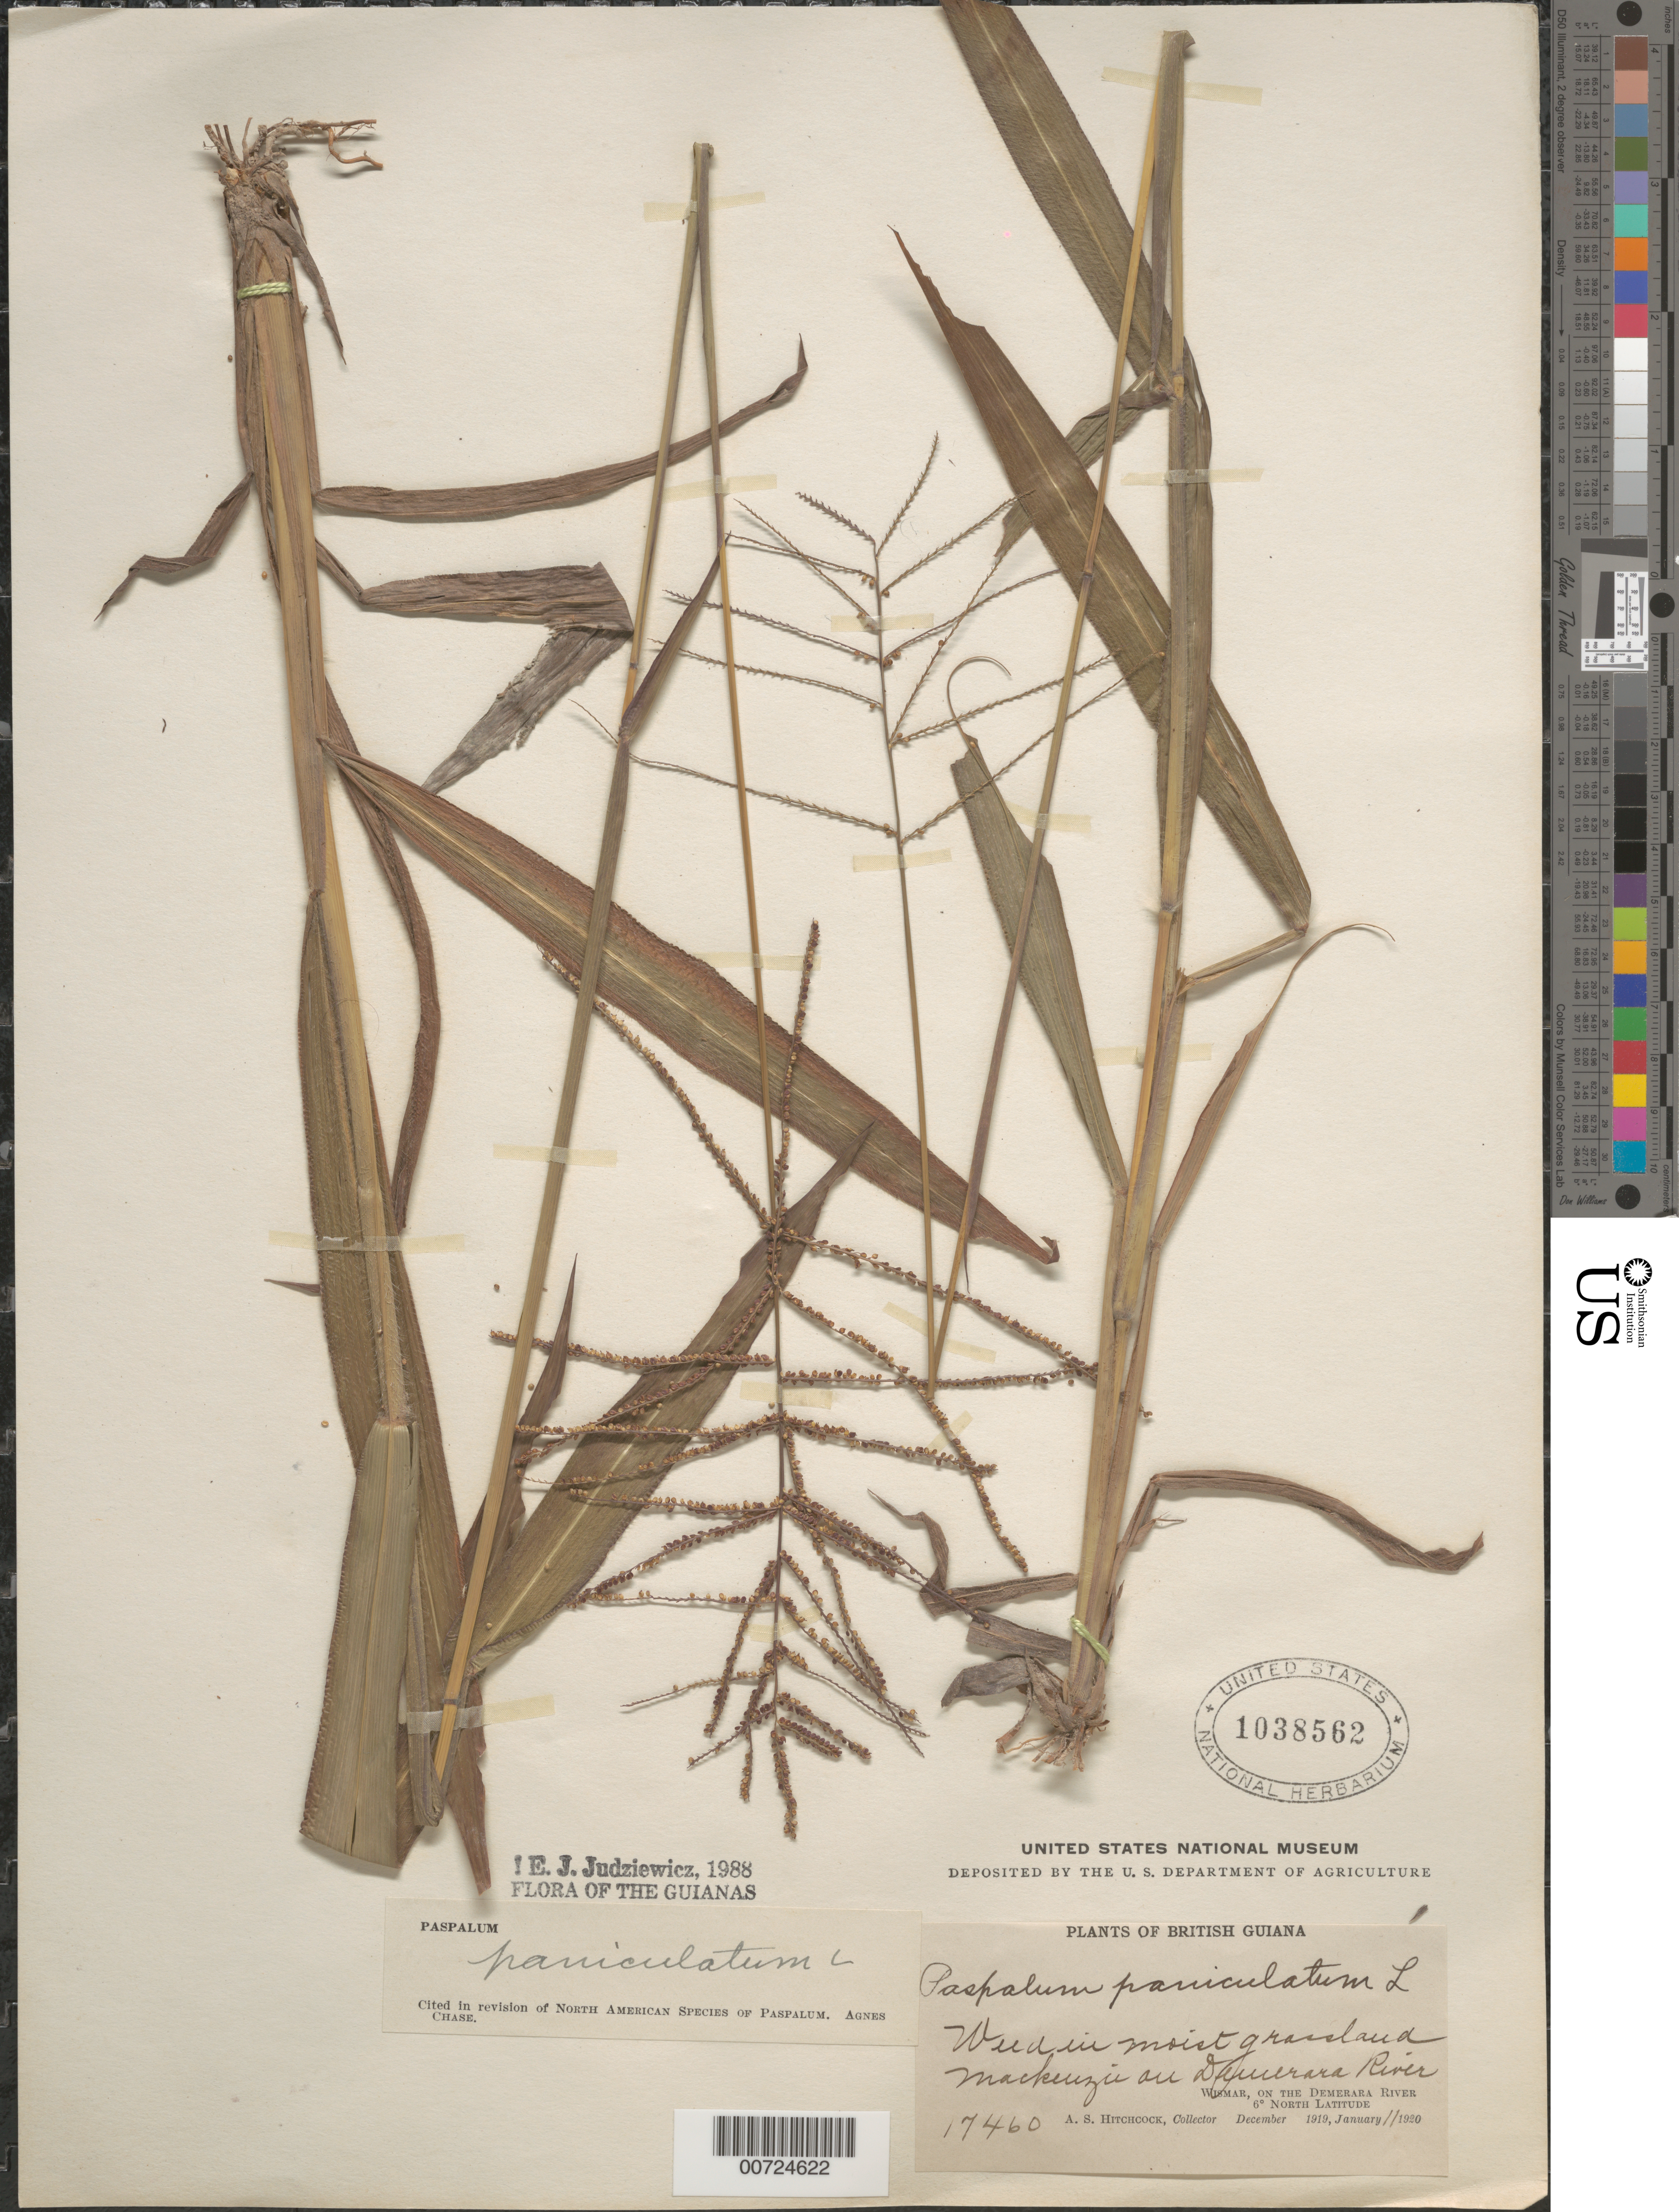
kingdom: Plantae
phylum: Tracheophyta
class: Liliopsida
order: Poales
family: Poaceae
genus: Paspalum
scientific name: Paspalum paniculatum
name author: L.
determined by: Judziewicz, E. J.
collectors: A. S. Hitchcock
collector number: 17460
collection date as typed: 11-Jan-20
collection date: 1920-01-11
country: Guyana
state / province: U. Demerara-Berbice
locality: Mackenzie, opposite Wismar, on Demerara River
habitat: Moist grassland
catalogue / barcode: US 1038562